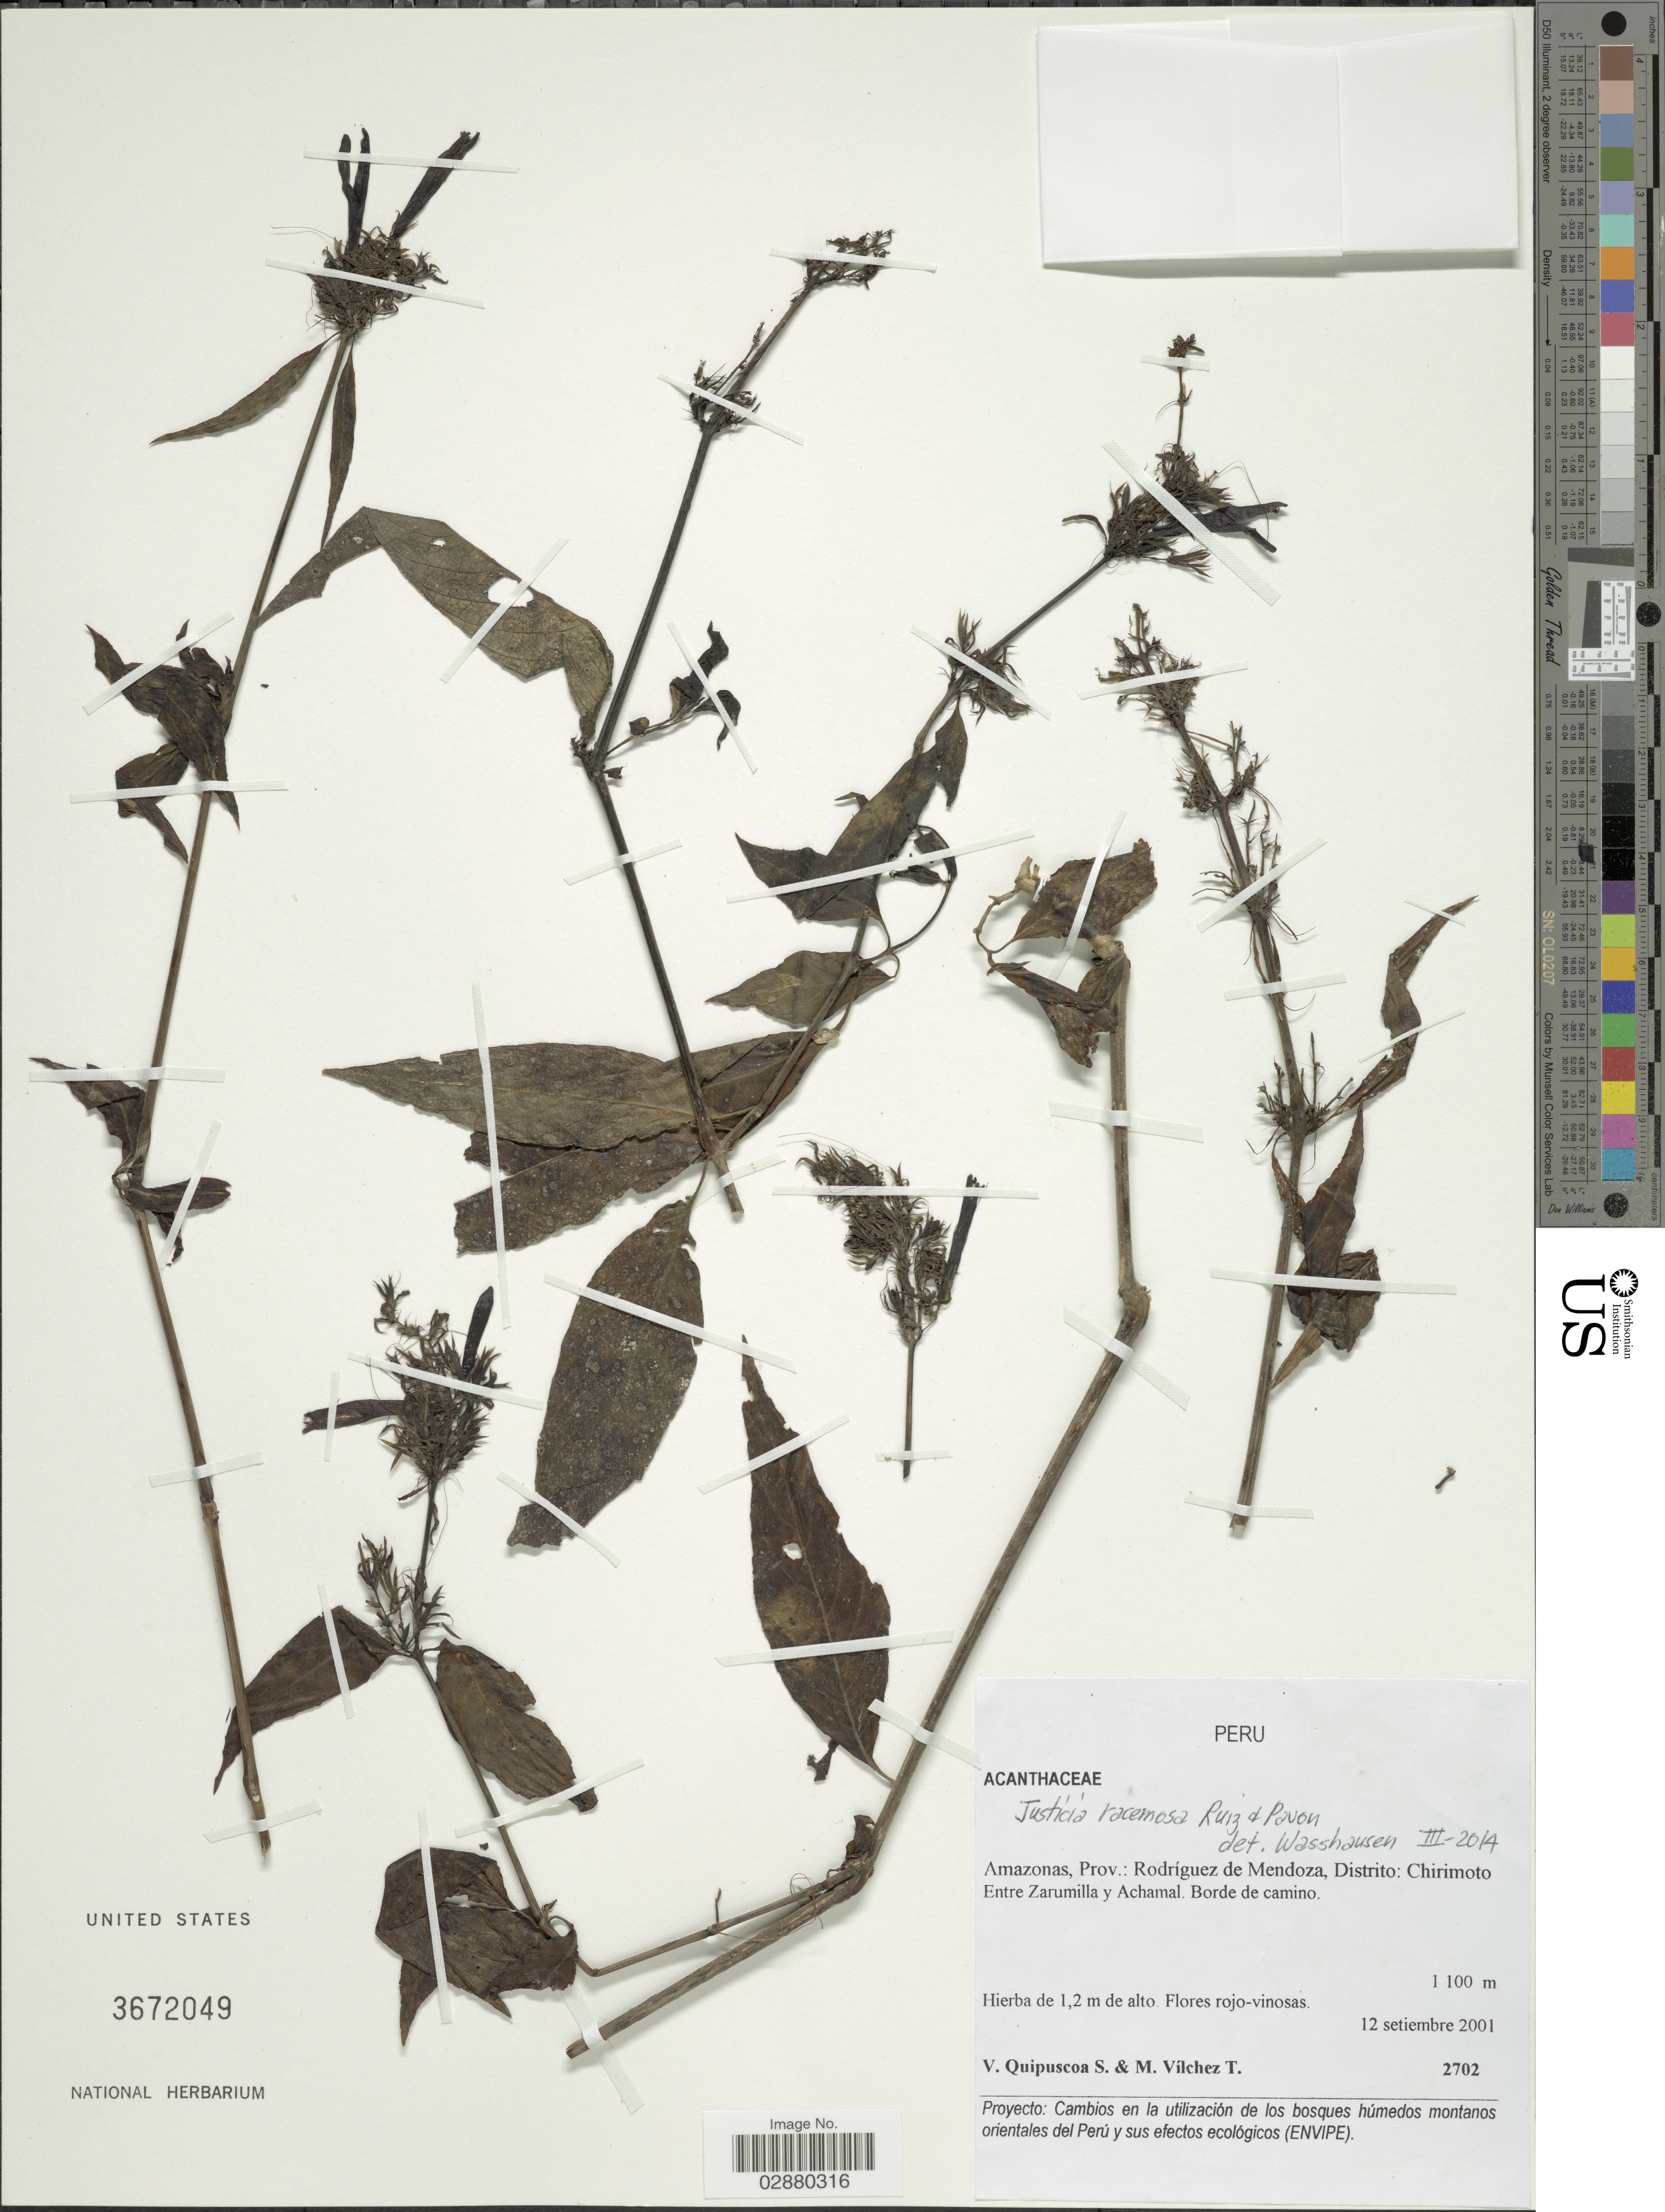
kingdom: Plantae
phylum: Tracheophyta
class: Magnoliopsida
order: Lamiales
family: Acanthaceae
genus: Justicia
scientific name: Justicia racemosa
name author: Ruiz & Pav.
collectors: V. Quipuscoa S. & M. Vilchez T.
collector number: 2702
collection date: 2001-09-12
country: Peru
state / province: Amazonas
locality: Prov.: Rodríguez de Mendoza, Distrito: Chirimoto, Entre Zarumiila y Achamal. Borde de camino.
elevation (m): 1100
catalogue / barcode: US 3672049